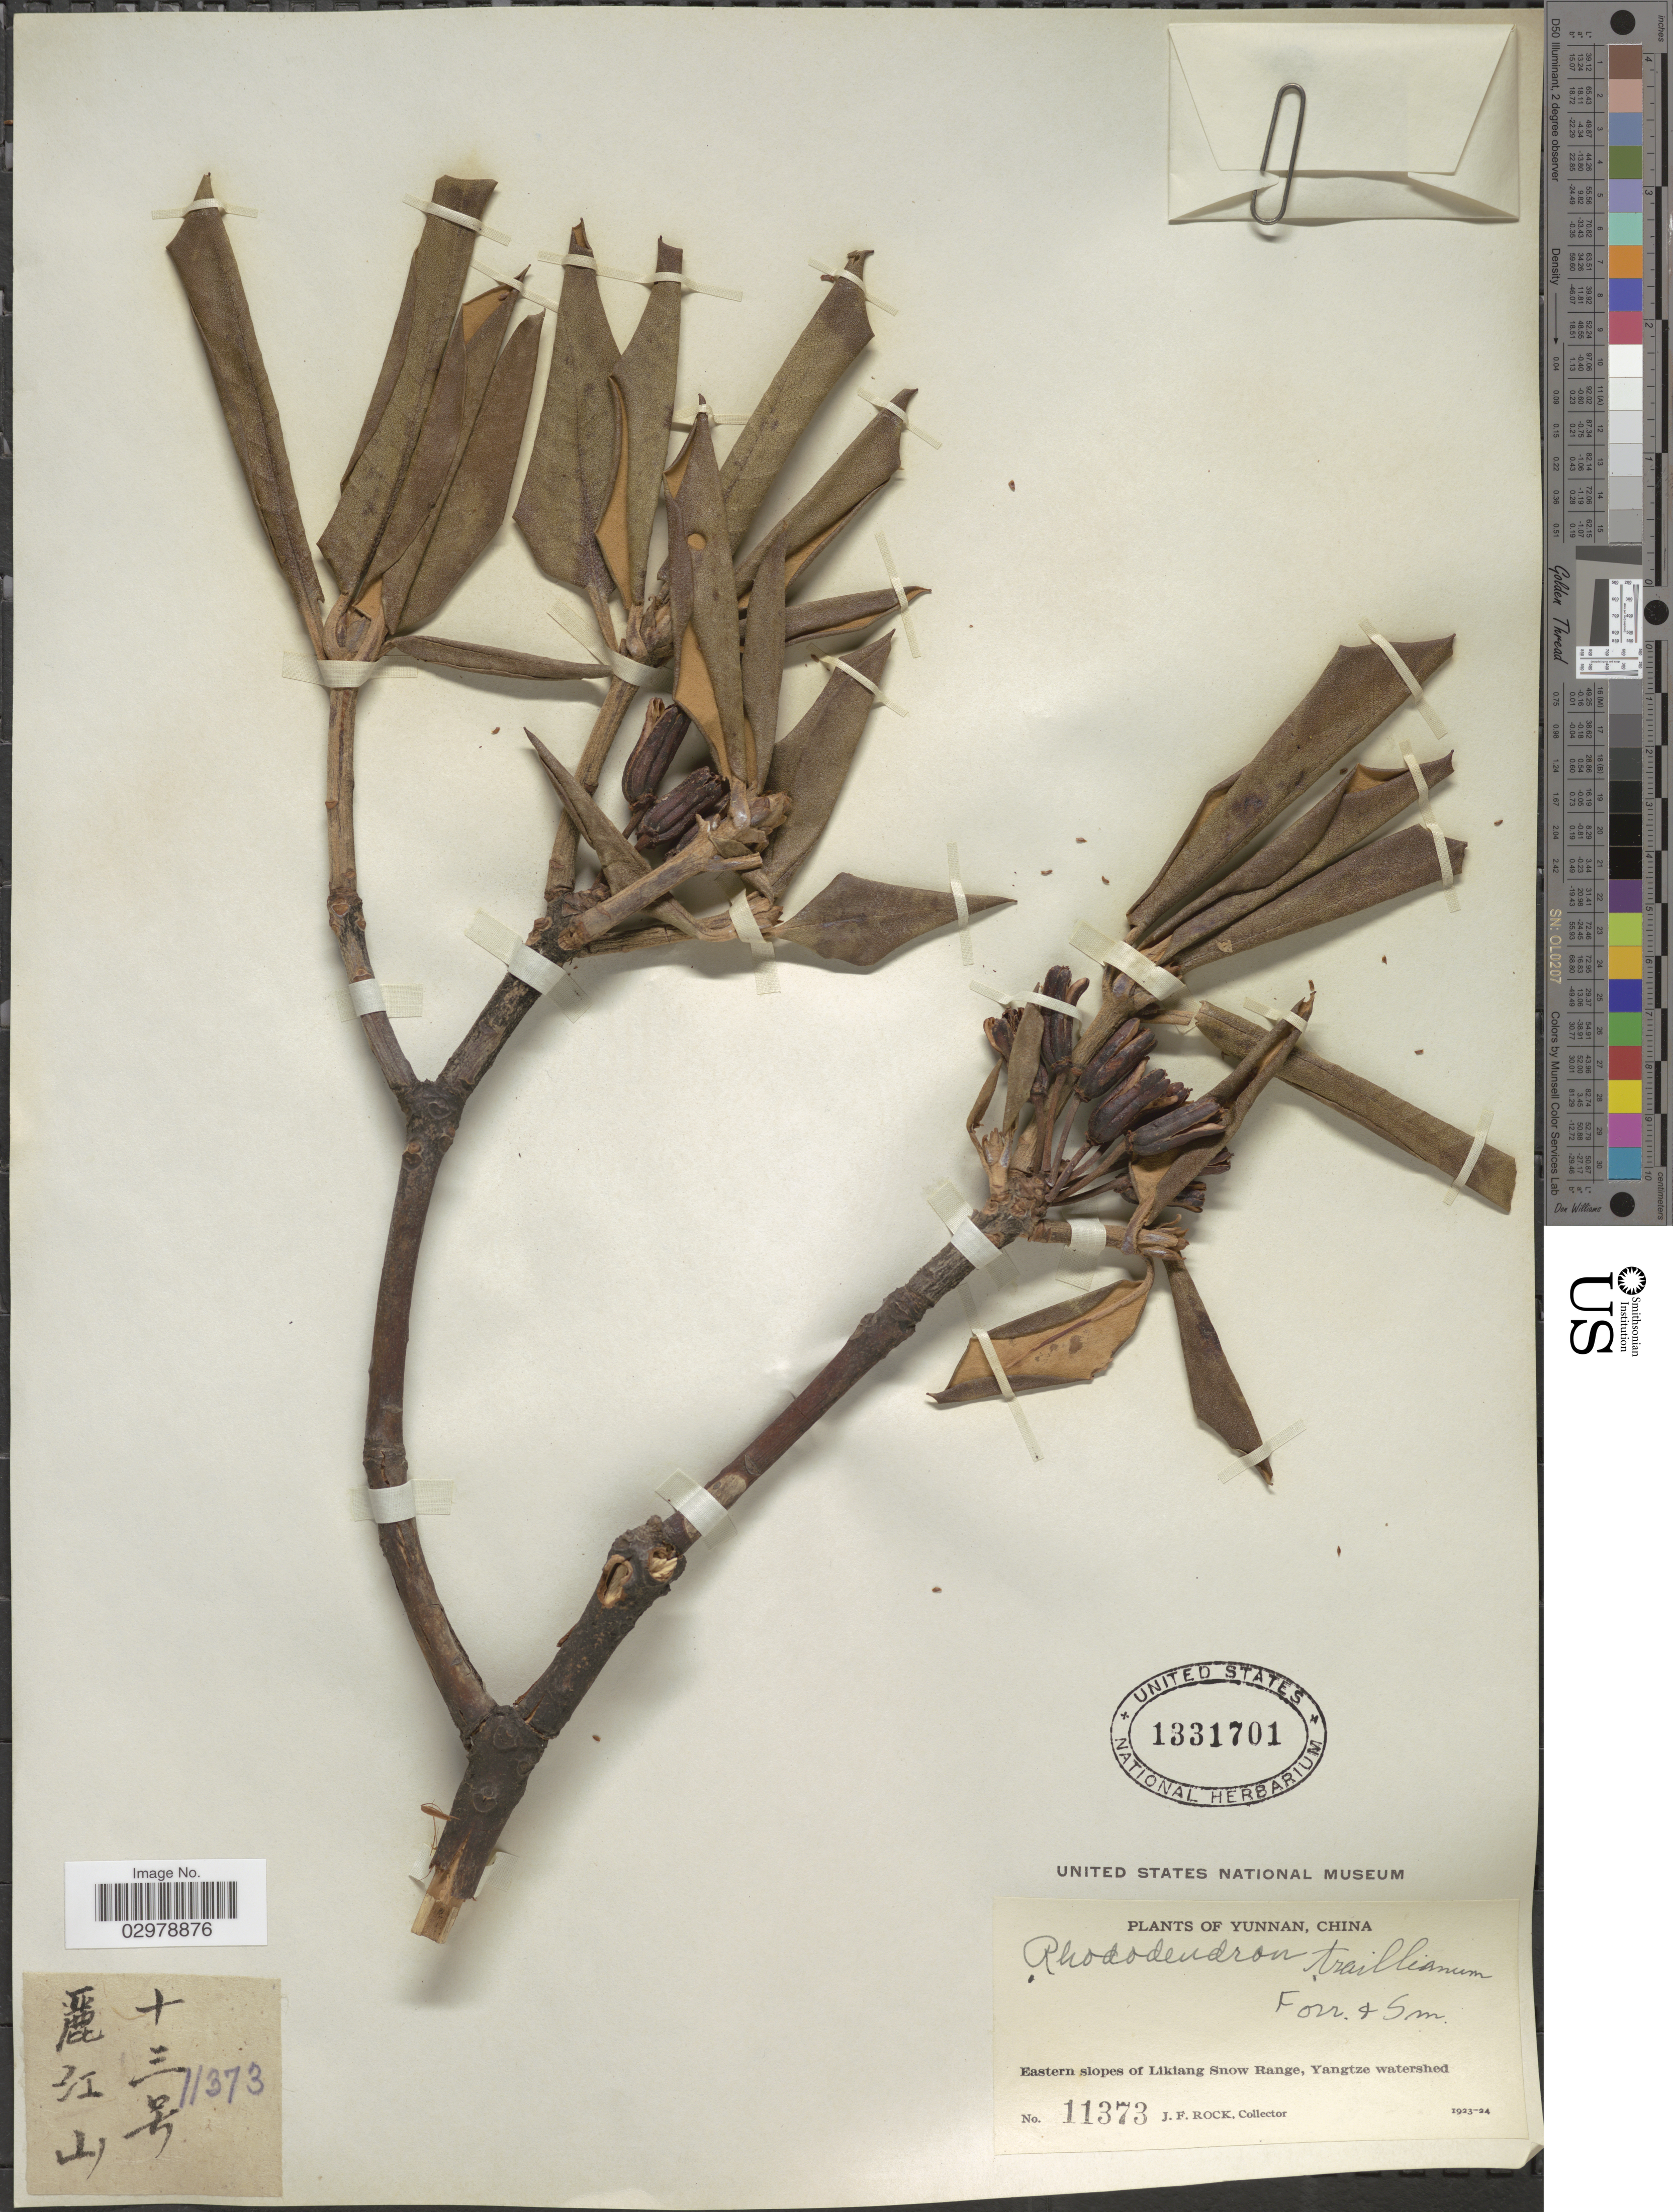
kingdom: Plantae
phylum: Tracheophyta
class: Magnoliopsida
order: Ericales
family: Ericaceae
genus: Rhododendron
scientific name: Rhododendron traillianum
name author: Forrest & W.W. Sm.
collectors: J. Rock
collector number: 11373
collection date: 1923/1924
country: China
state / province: Yunnan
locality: Eastern slopes of Likiang Snow Range, Yangtze watershed.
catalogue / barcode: US 1331701